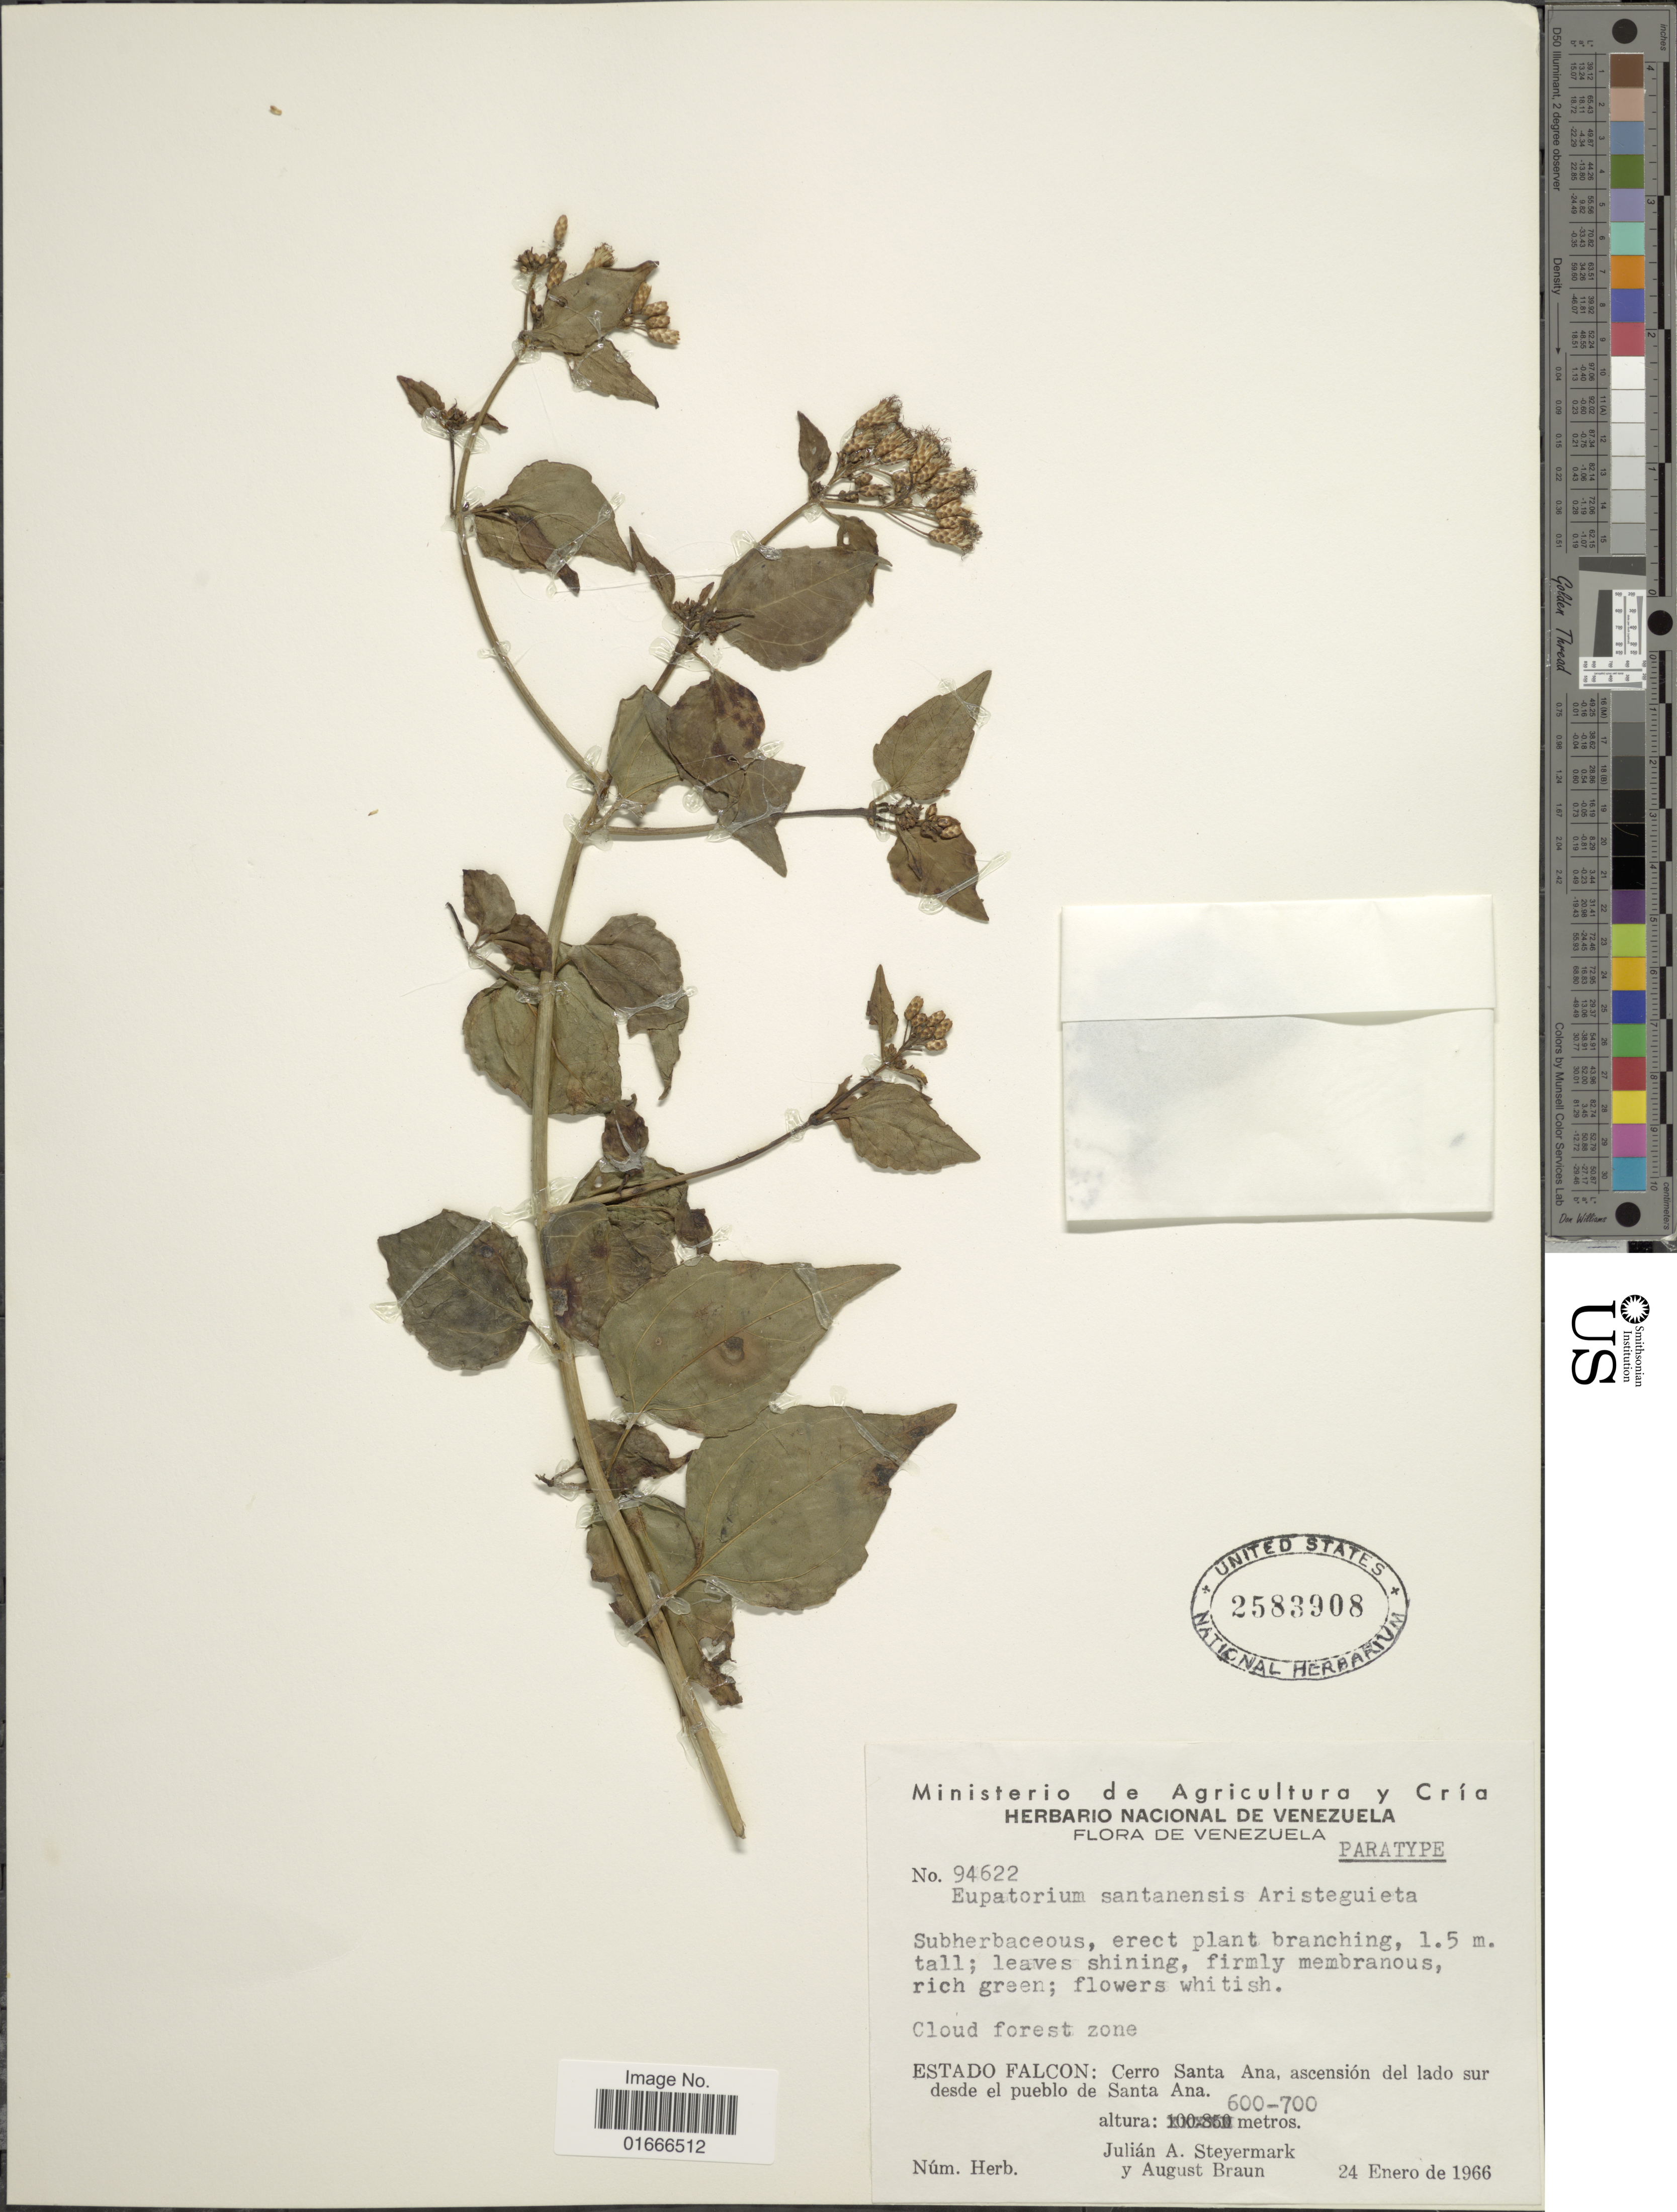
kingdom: Plantae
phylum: Tracheophyta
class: Magnoliopsida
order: Asterales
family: Asteraceae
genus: Chromolaena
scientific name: Chromolaena santanensis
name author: (Aristeg.) R.M. King & H. Rob.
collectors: J. Steyermark & A. Braun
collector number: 94622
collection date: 1966-01-24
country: Venezuela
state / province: Falcón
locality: Cerro Santa Ana, ascension del lado sur desde el pueblo de Santa Ana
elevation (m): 600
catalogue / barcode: US 2583908